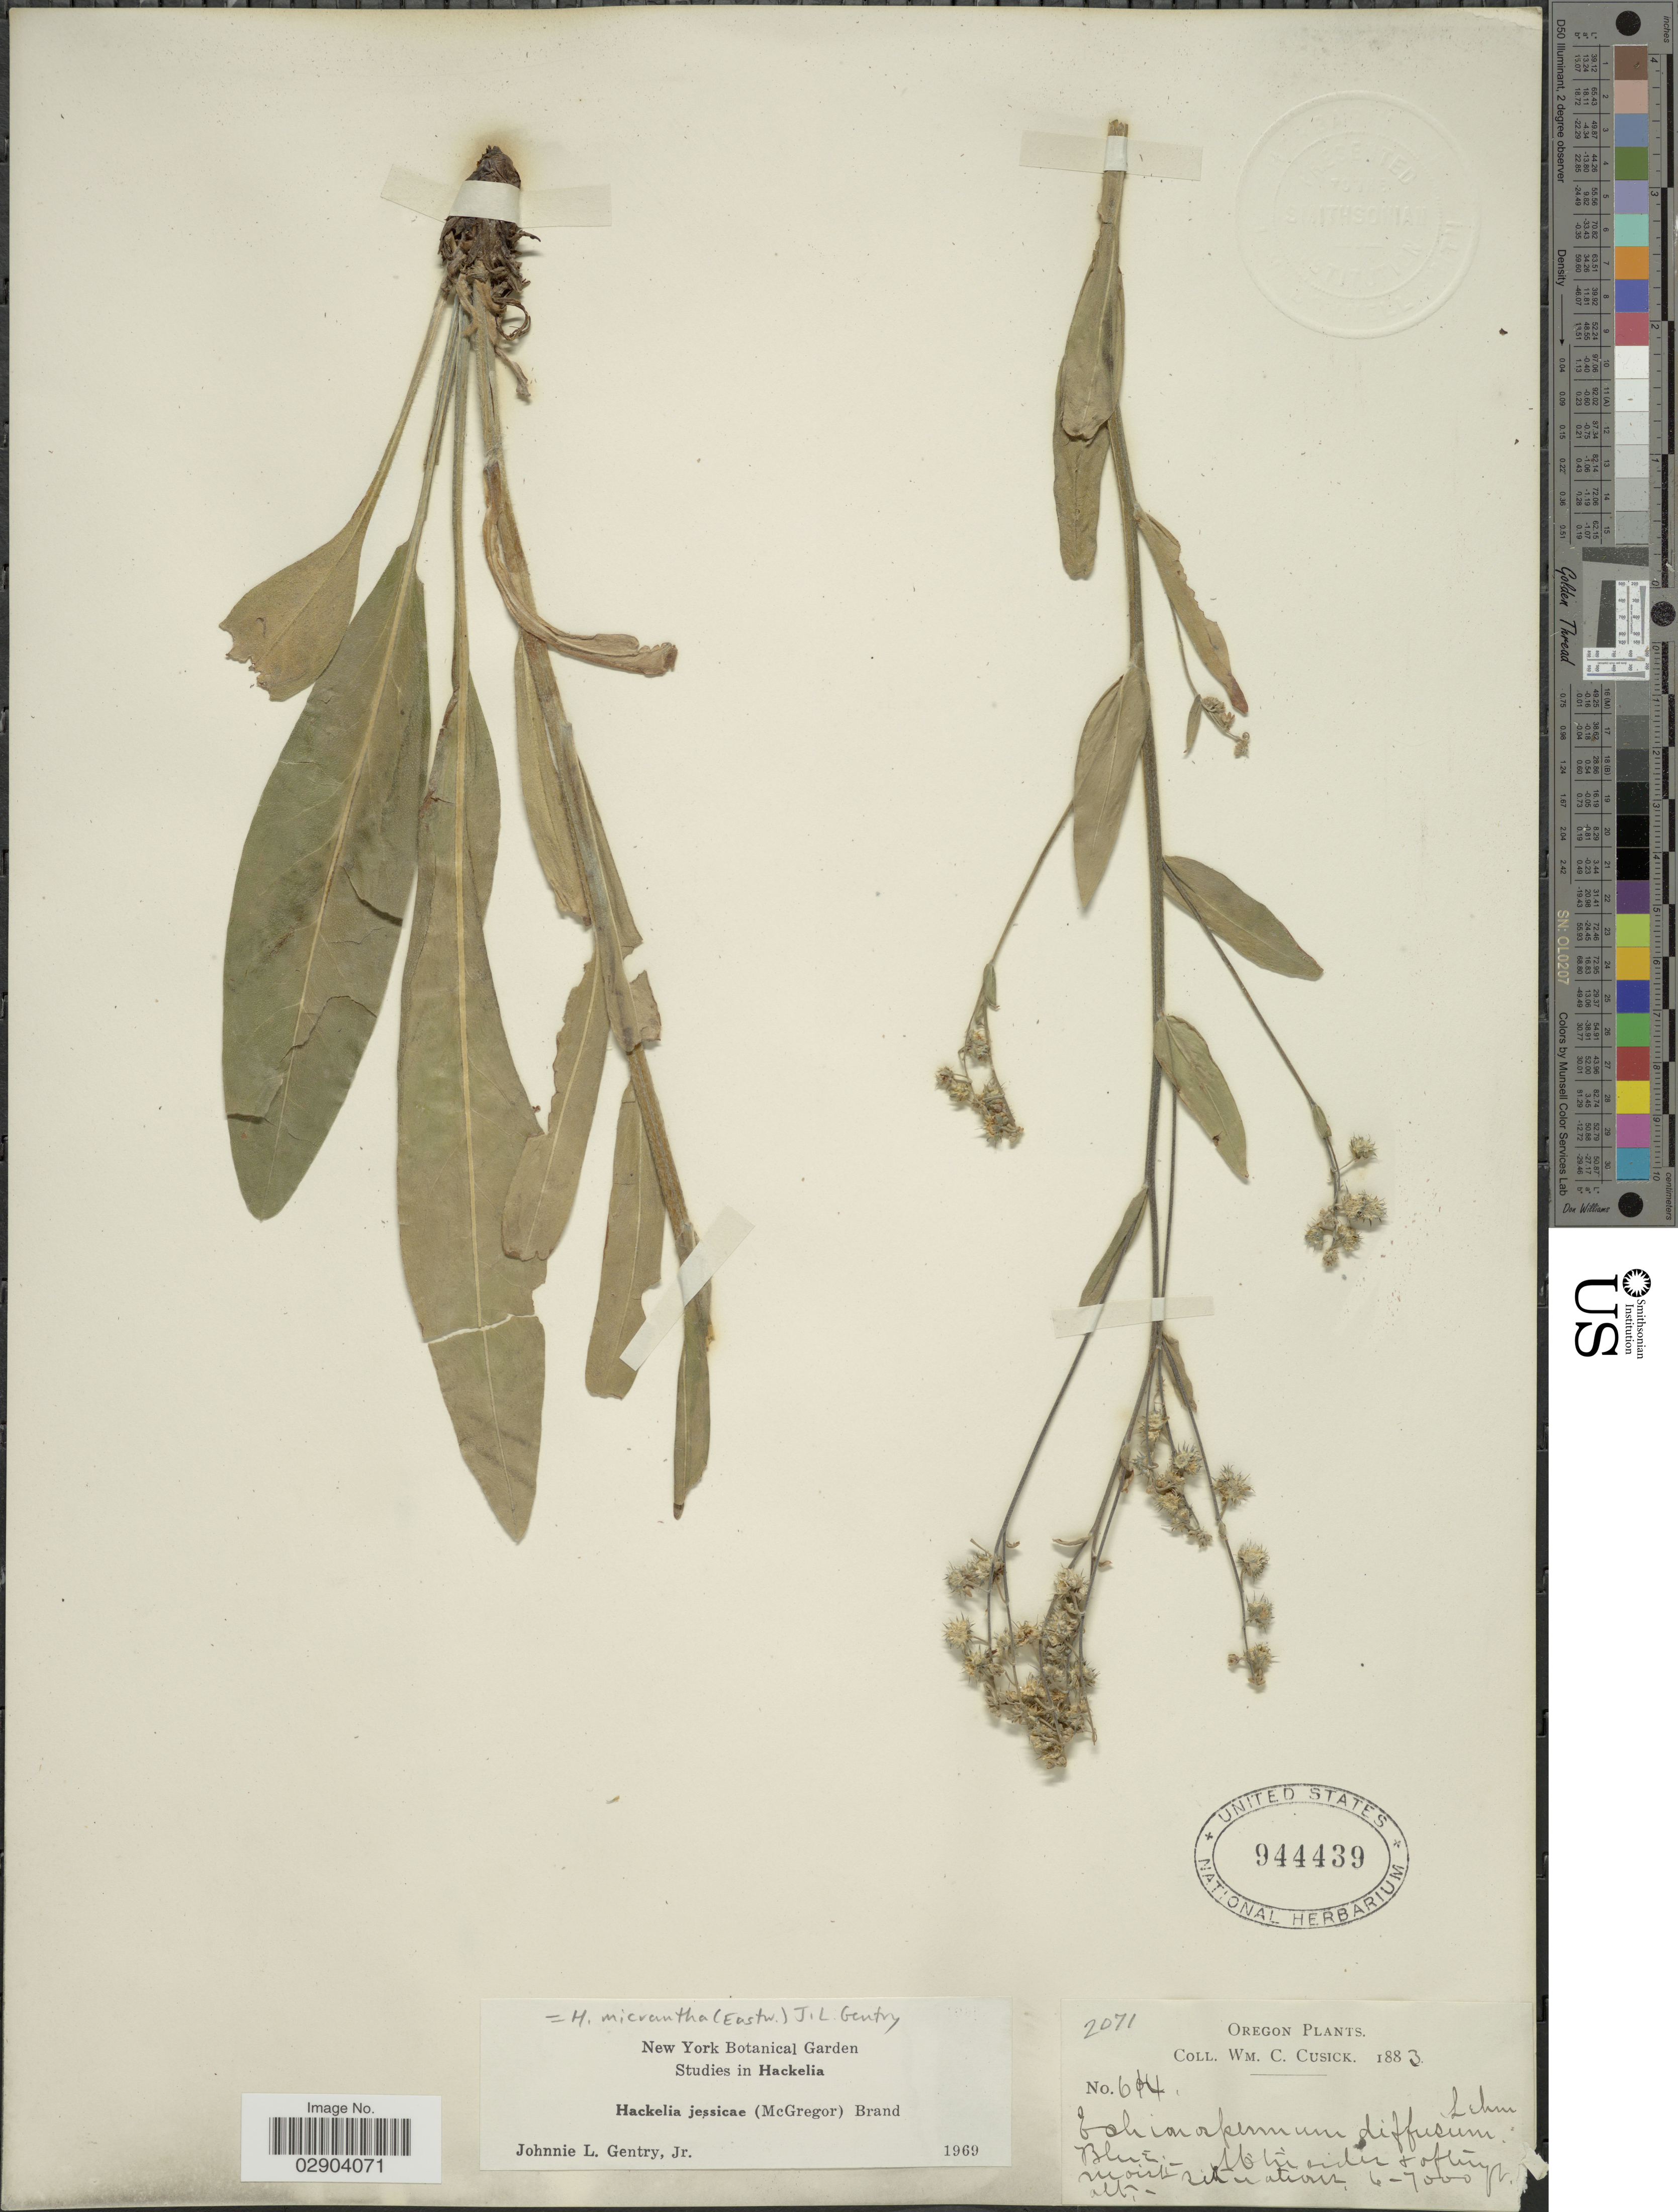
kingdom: Plantae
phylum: Tracheophyta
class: Magnoliopsida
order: Boraginales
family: Boraginaceae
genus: Hackelia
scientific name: Hackelia micrantha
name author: (Eastw.) J.L. Gentry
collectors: W. C. Cusick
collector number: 614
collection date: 1883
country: United States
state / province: Oregon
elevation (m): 1829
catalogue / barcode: US 944439